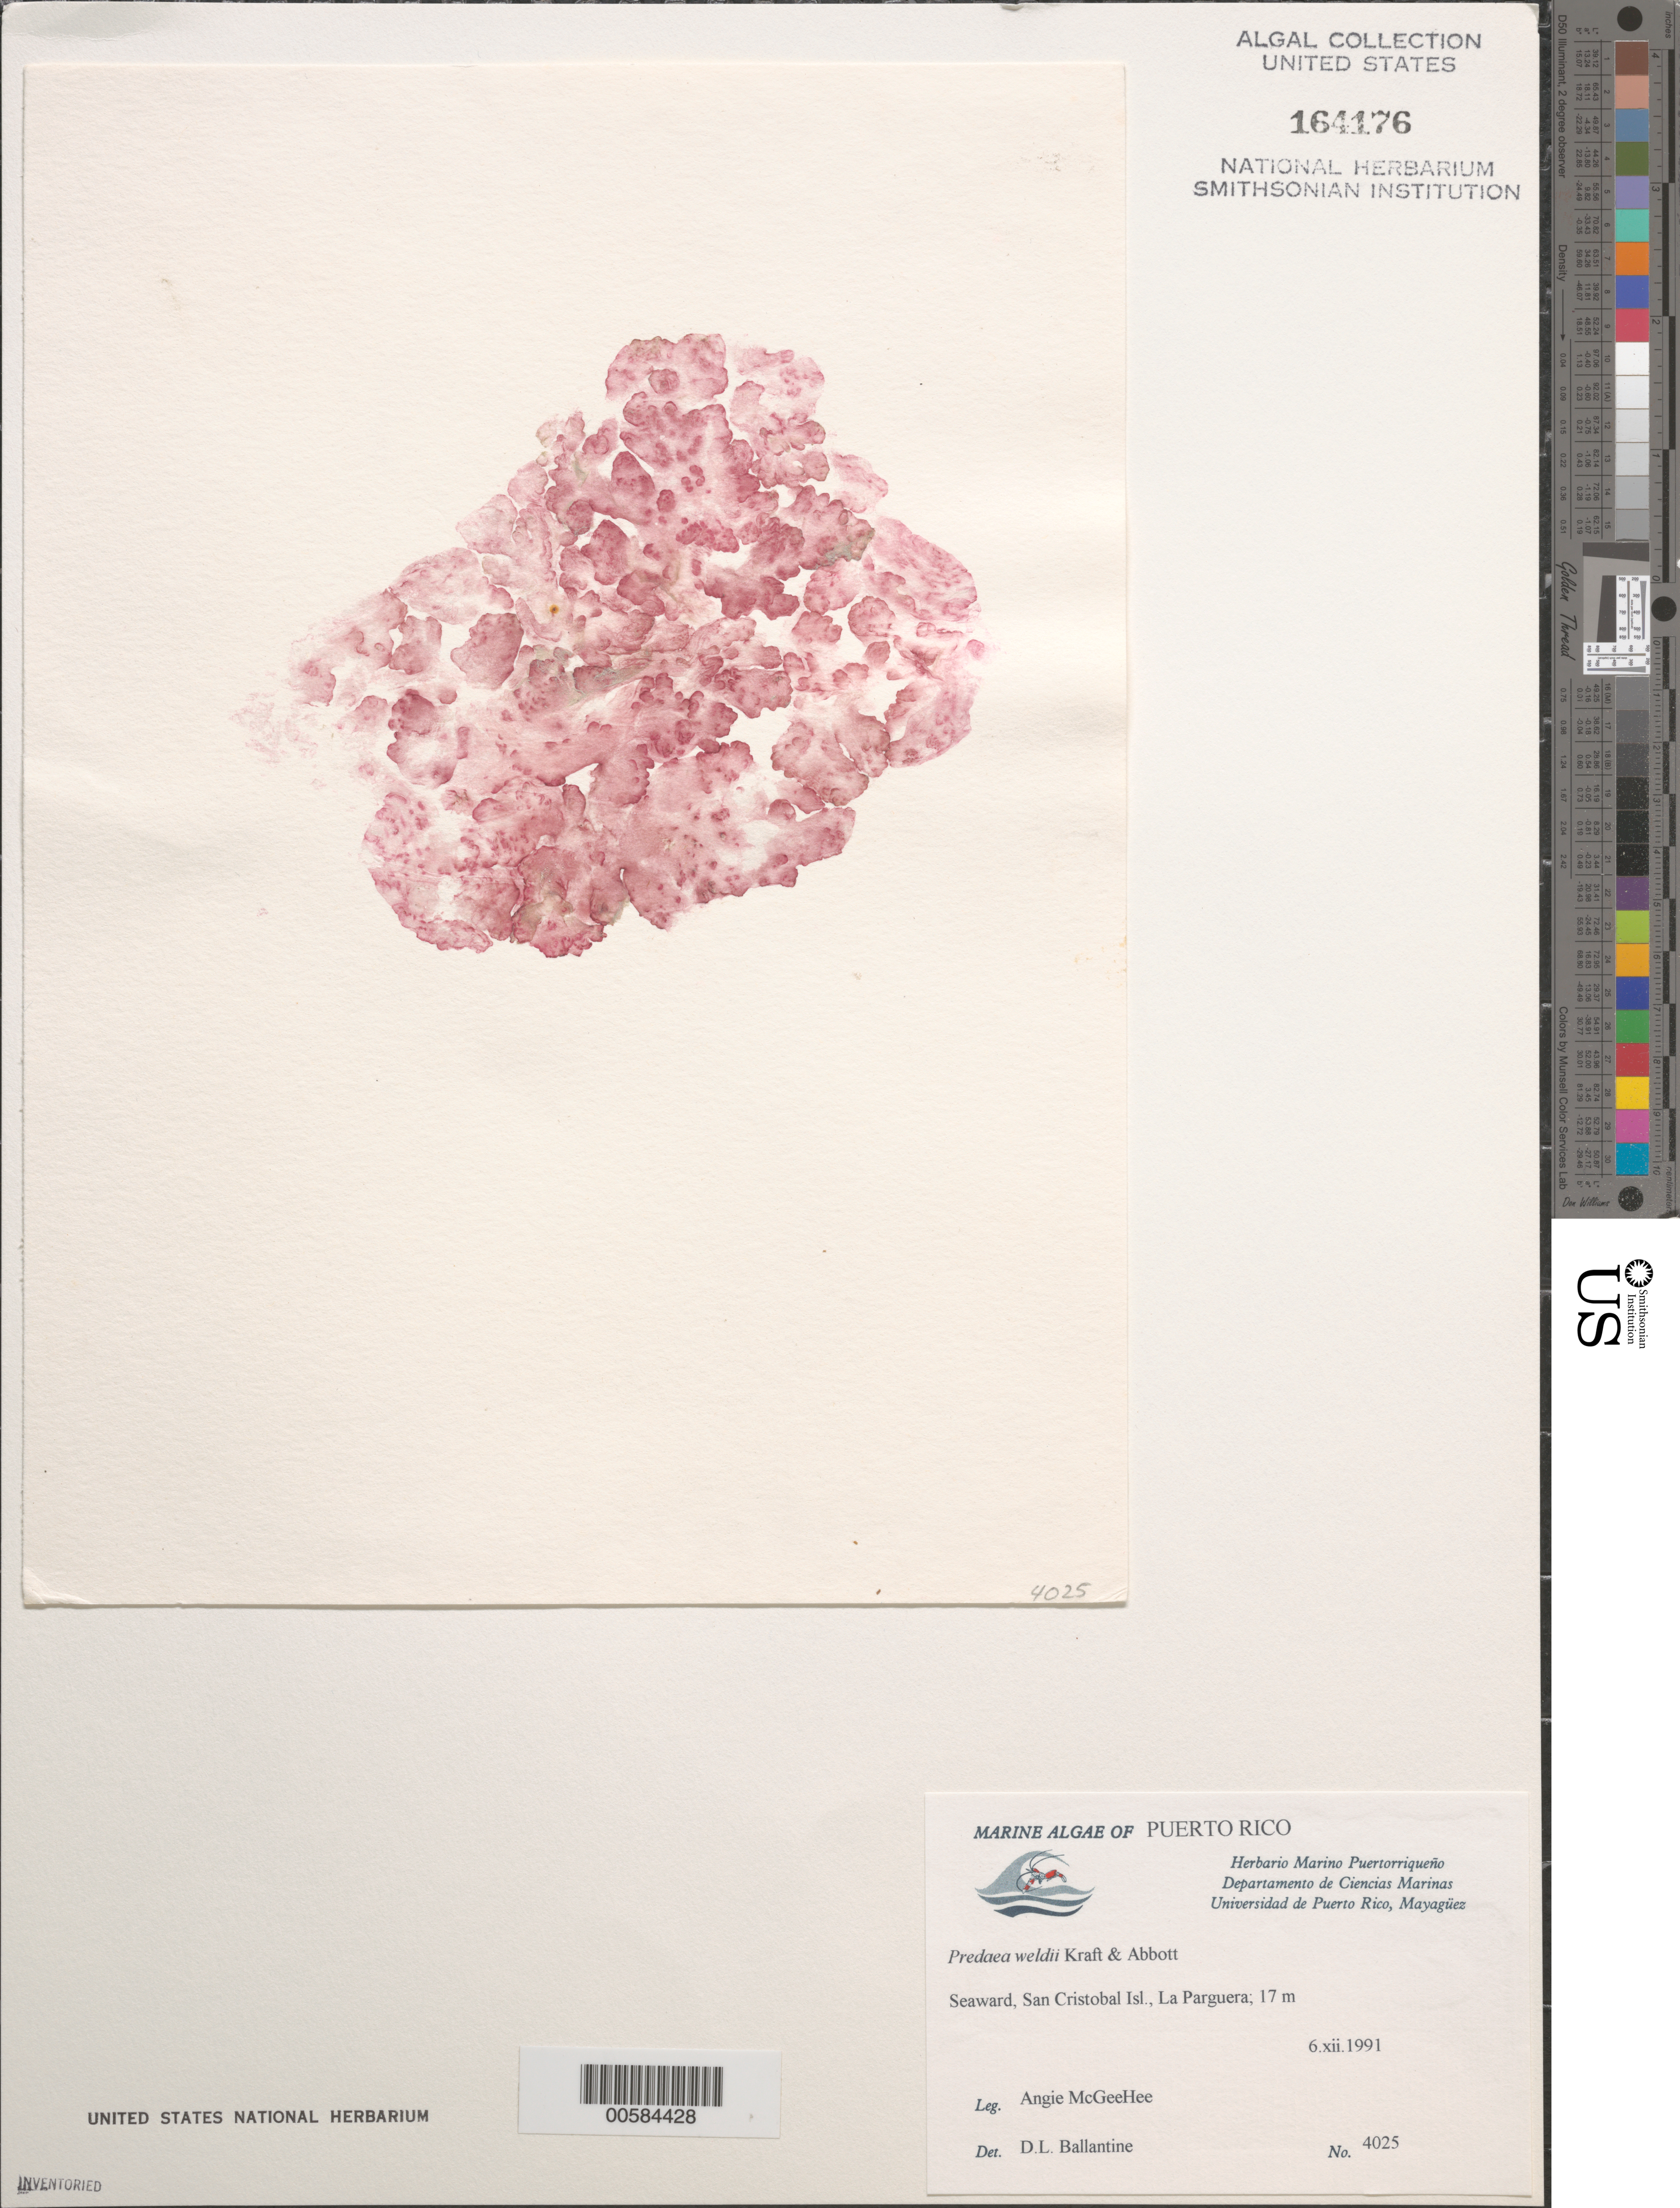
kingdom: Plantae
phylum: Rhodophyta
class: Florideophyceae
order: Nemastomatales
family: Nemastomataceae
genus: Predaea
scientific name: Predaea weldii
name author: G.T.Kraft & I.A. Abbott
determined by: Ballantine, D. L.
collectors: A. McGeehee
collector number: DLB 4025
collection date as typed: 06 Dec 1991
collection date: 1991-12-06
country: Puerto Rico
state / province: Lajas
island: San Cristobal Island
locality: La Parguera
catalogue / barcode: US 164176